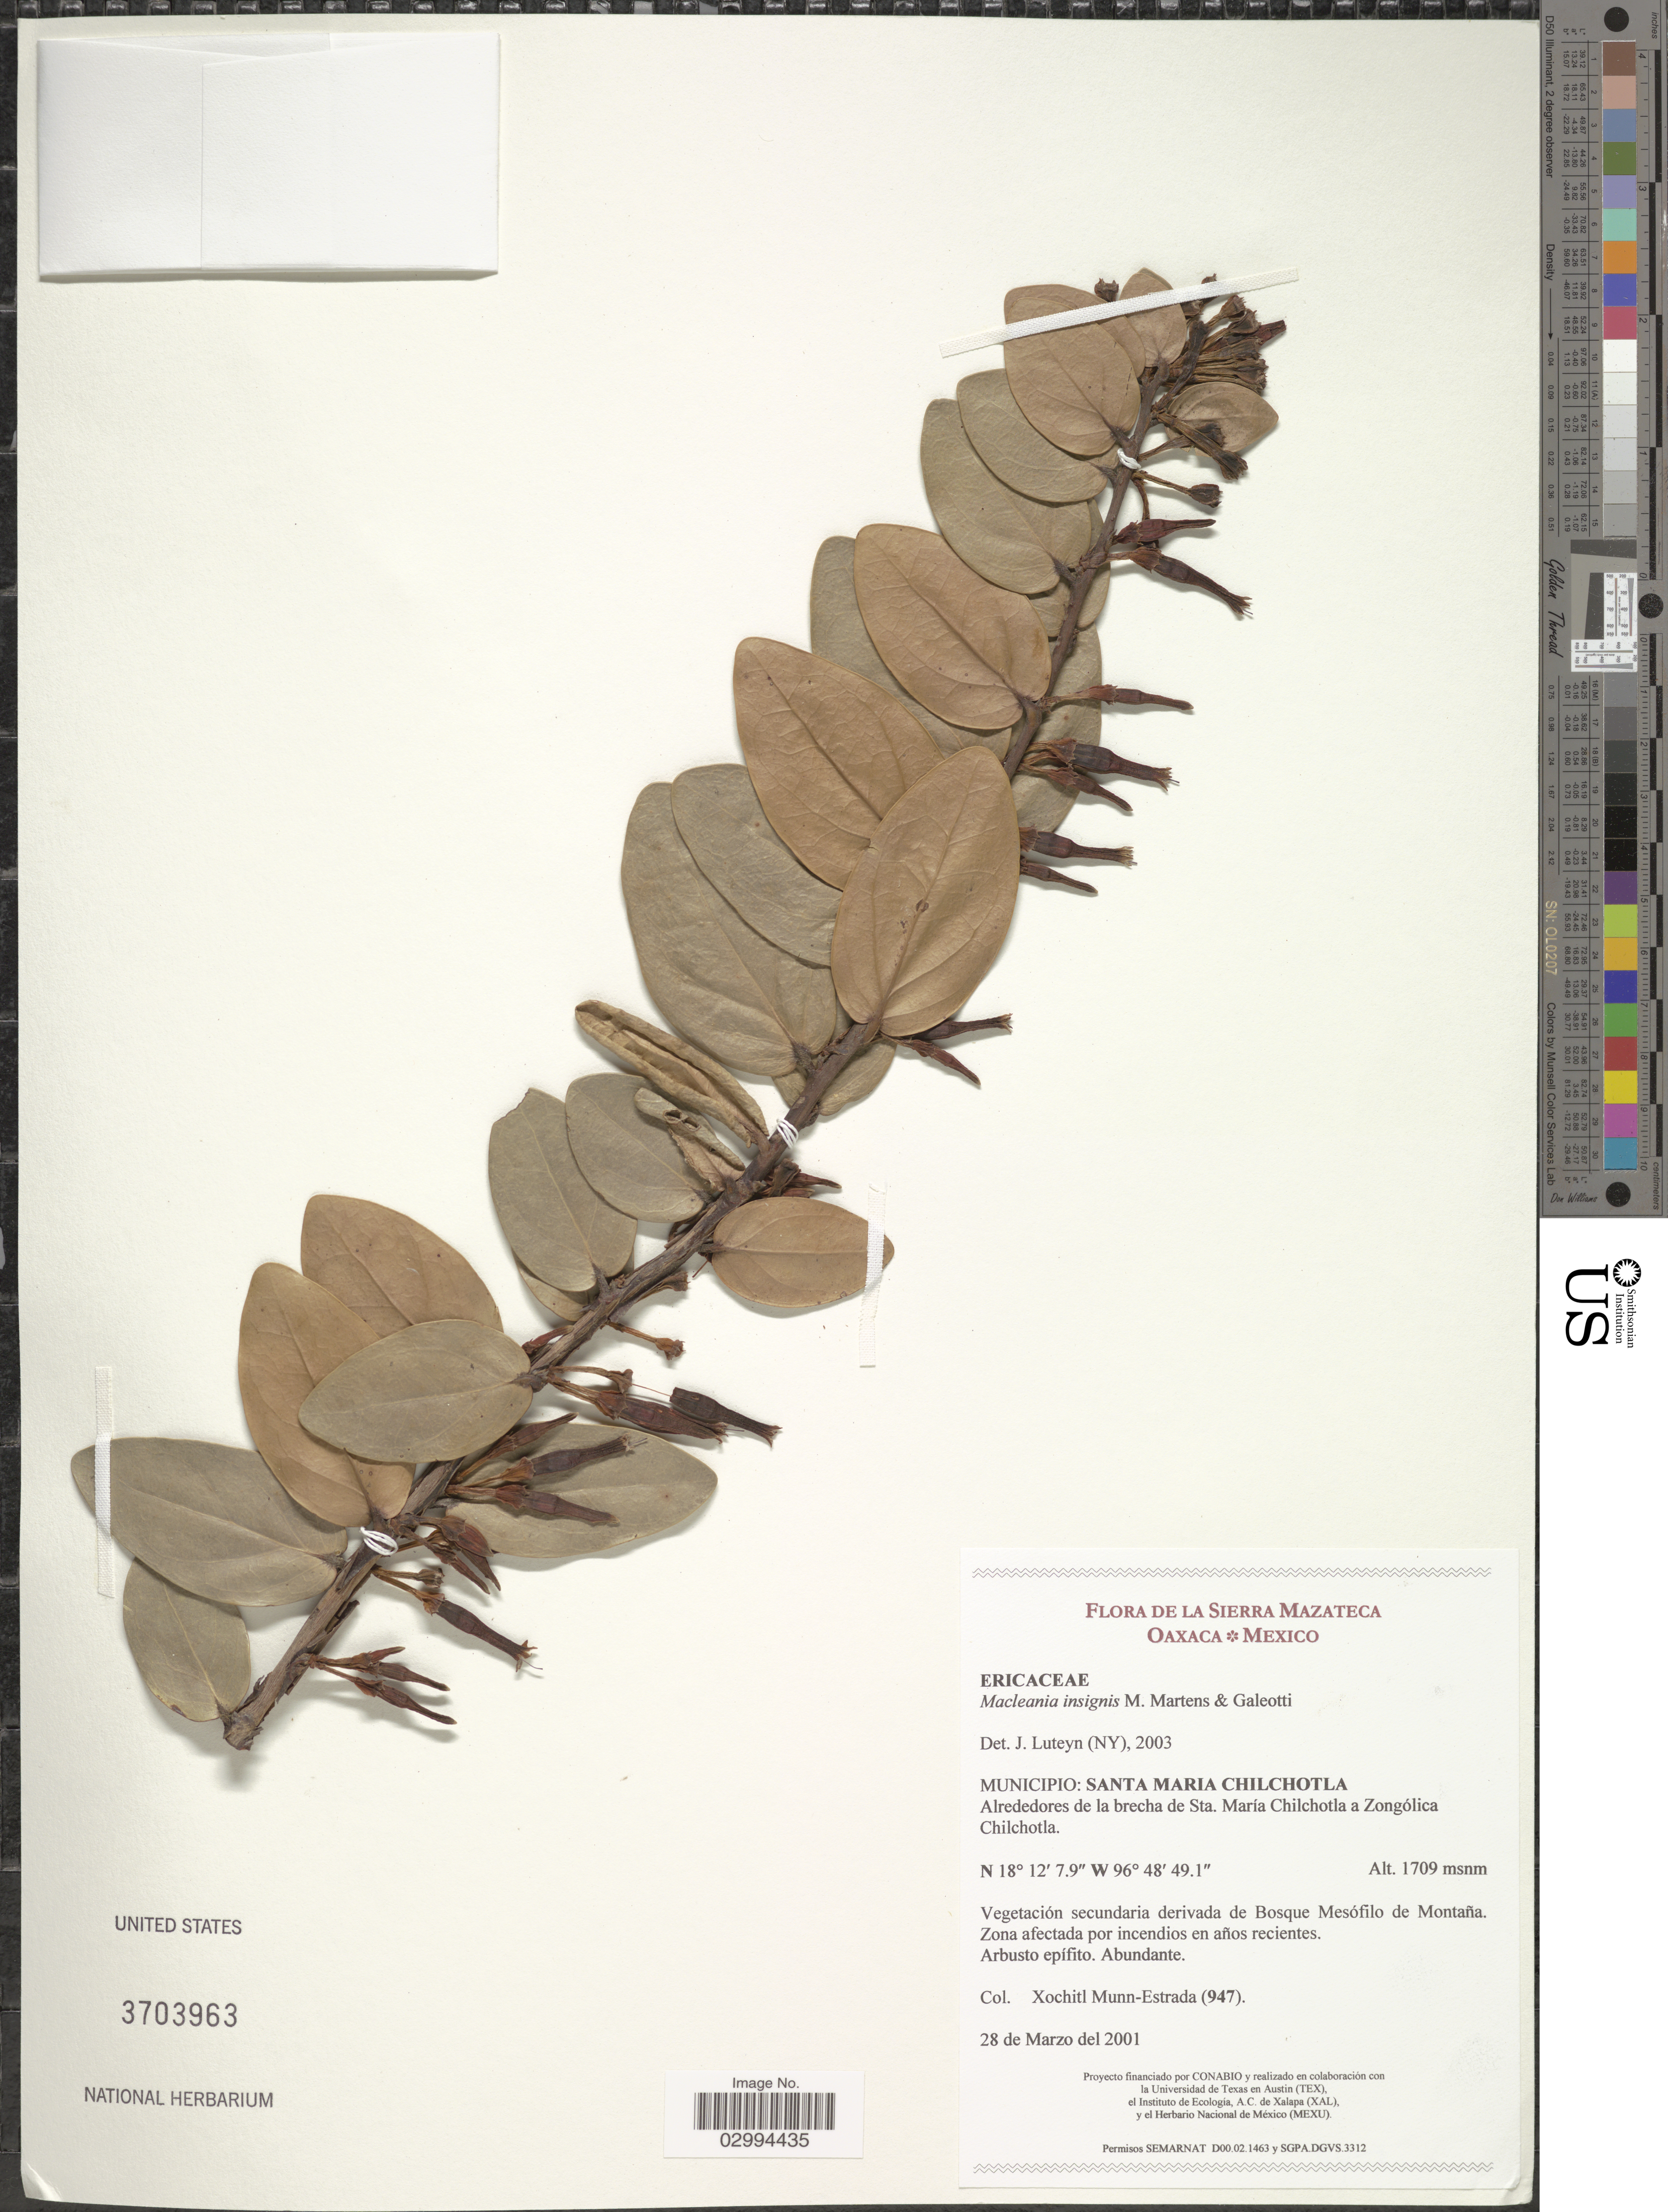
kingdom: Plantae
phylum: Tracheophyta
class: Magnoliopsida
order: Ericales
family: Ericaceae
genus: Macleania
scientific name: Macleania insignis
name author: M. Martens & Galeotti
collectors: X. Munn-Estrada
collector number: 947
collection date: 2001-03-28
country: Mexico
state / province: Oaxaca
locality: Sierra Mazateca. Municipio: Santa Maria Chilchotla. Alrededores de la brecha de Sta. María Chilchotla a Zongólica Chilchotla.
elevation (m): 1709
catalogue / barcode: US 3703963